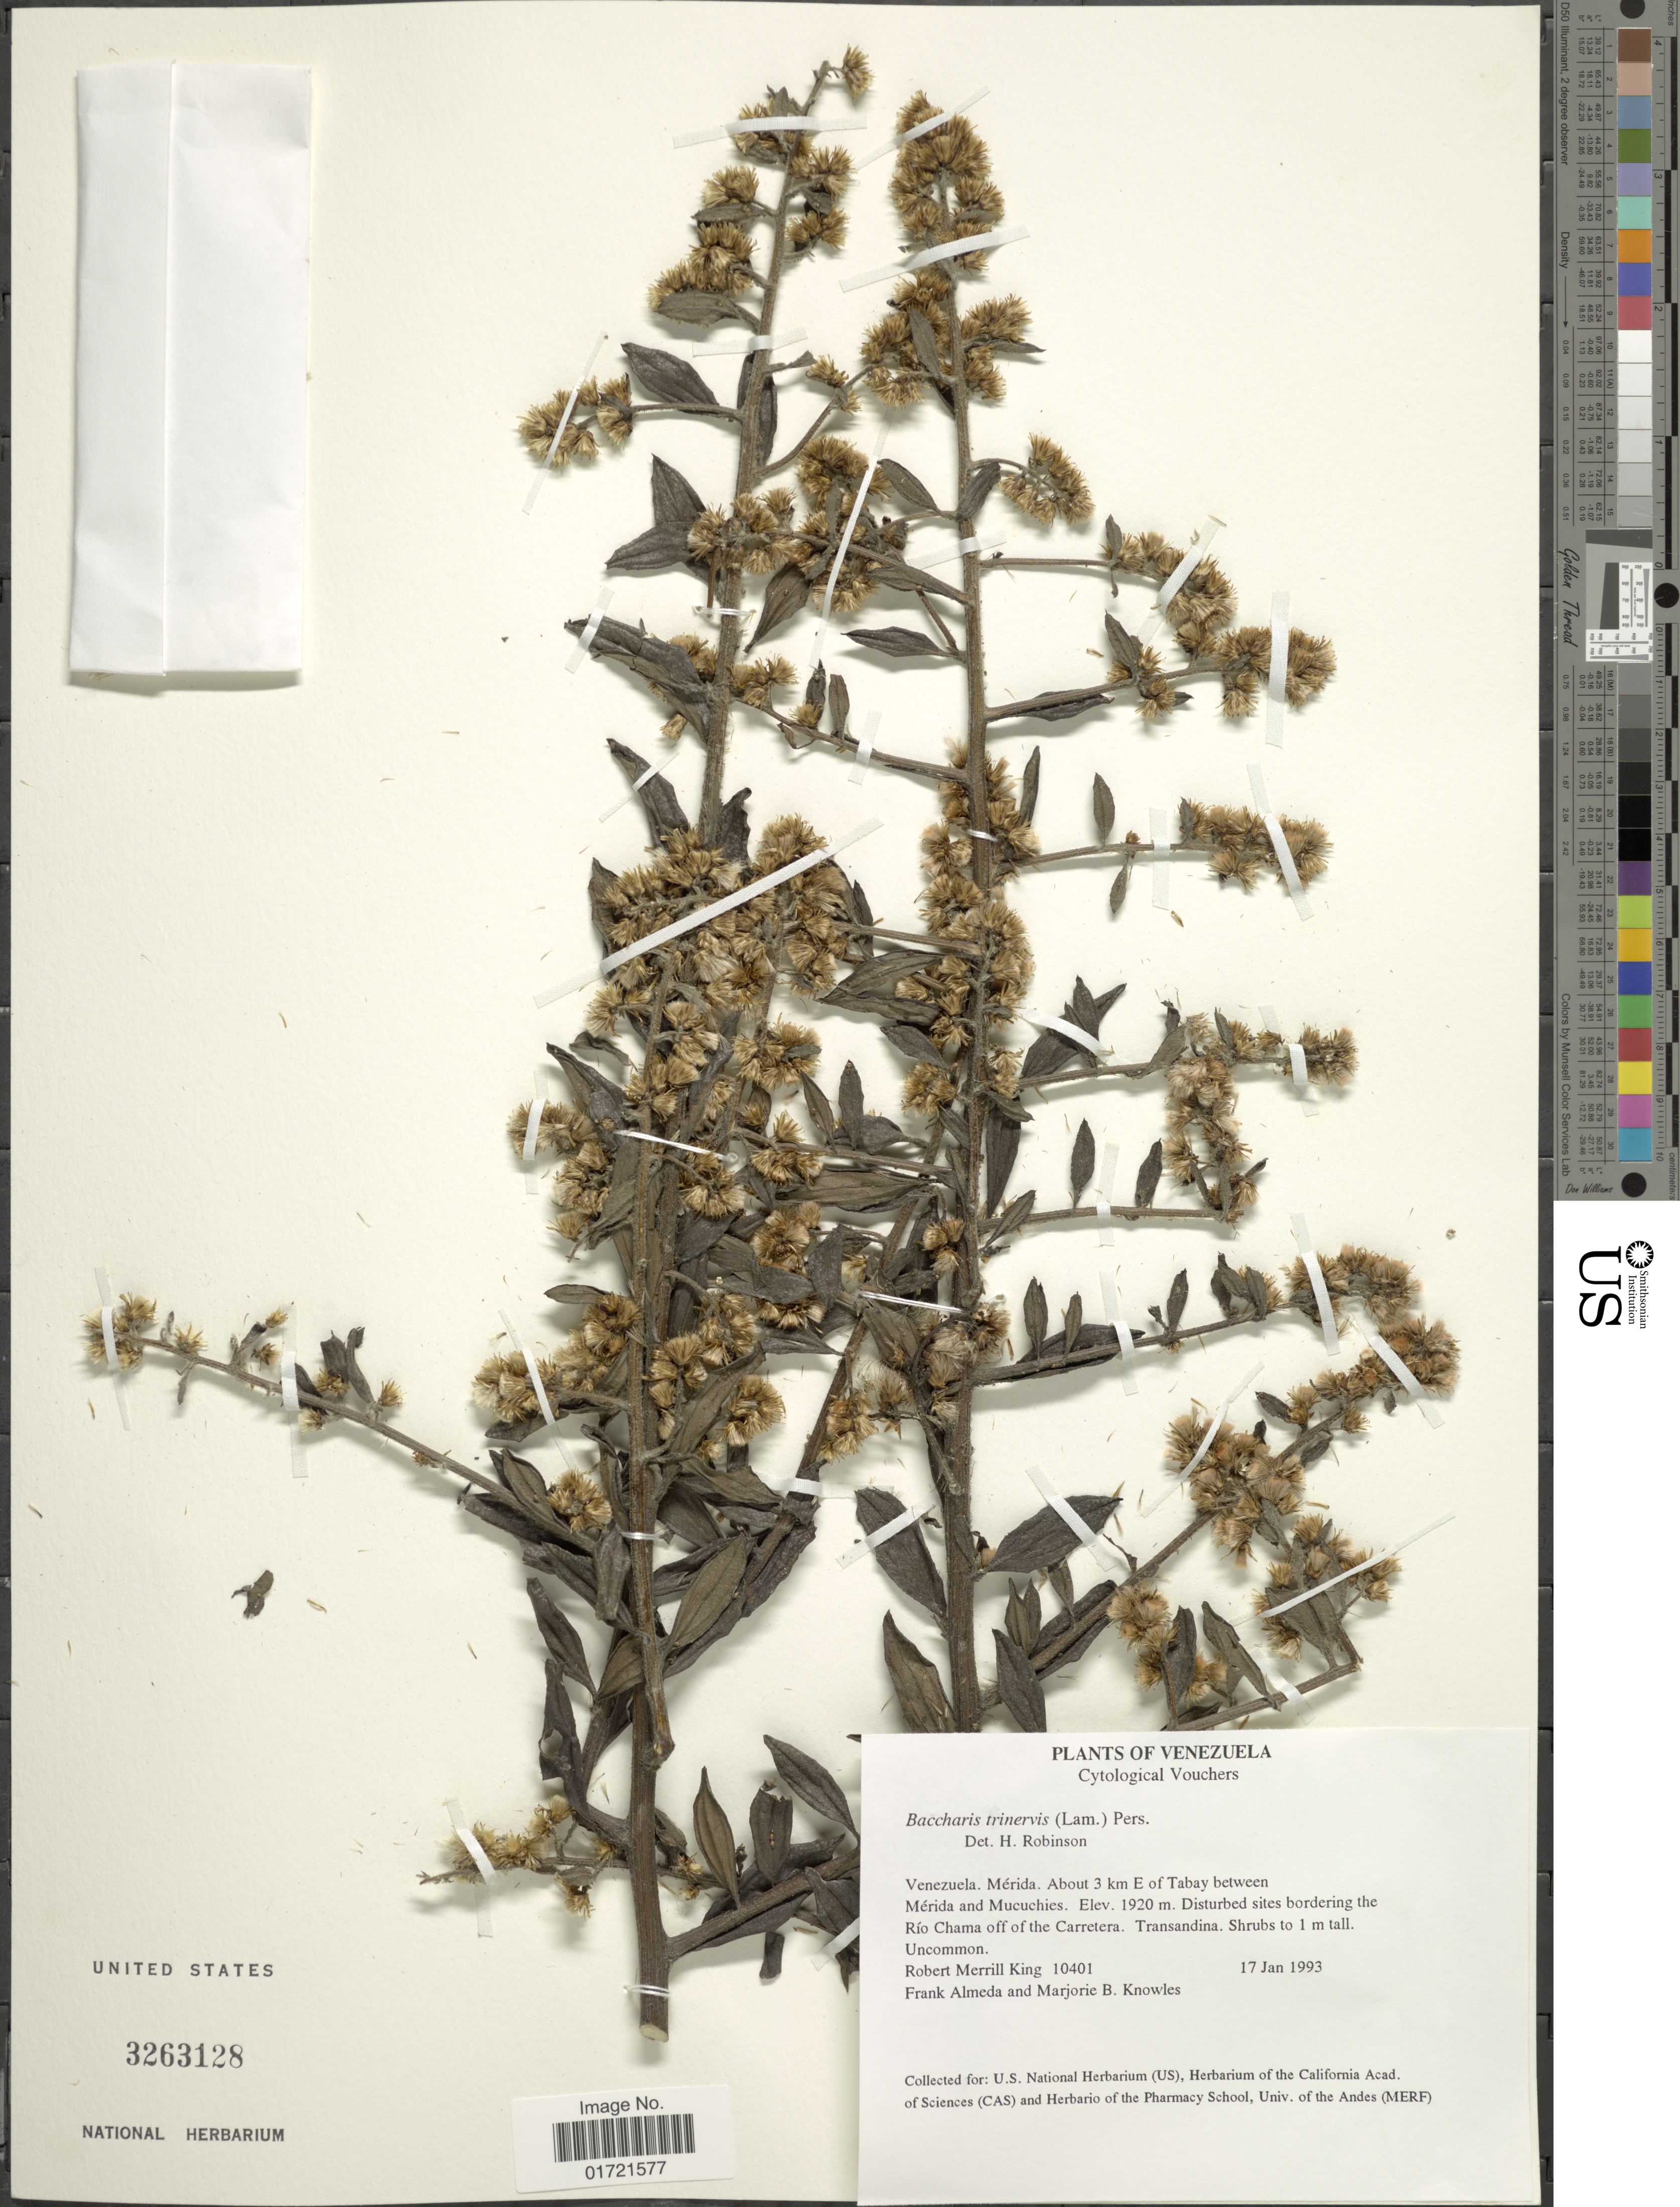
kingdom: Plantae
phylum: Tracheophyta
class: Magnoliopsida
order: Asterales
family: Asteraceae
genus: Baccharis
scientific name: Baccharis trinervis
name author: (Lam.) Pers.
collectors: R. M. King, F. Almeda & M. B. Knowles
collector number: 10401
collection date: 1993-01-17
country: Venezuela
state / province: Mérida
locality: About 3 km E of Tabay between Merida and Mucuchies. Disturbed sites bordering the Rio Chama off of the Carretera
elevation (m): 1920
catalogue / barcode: US 3263128